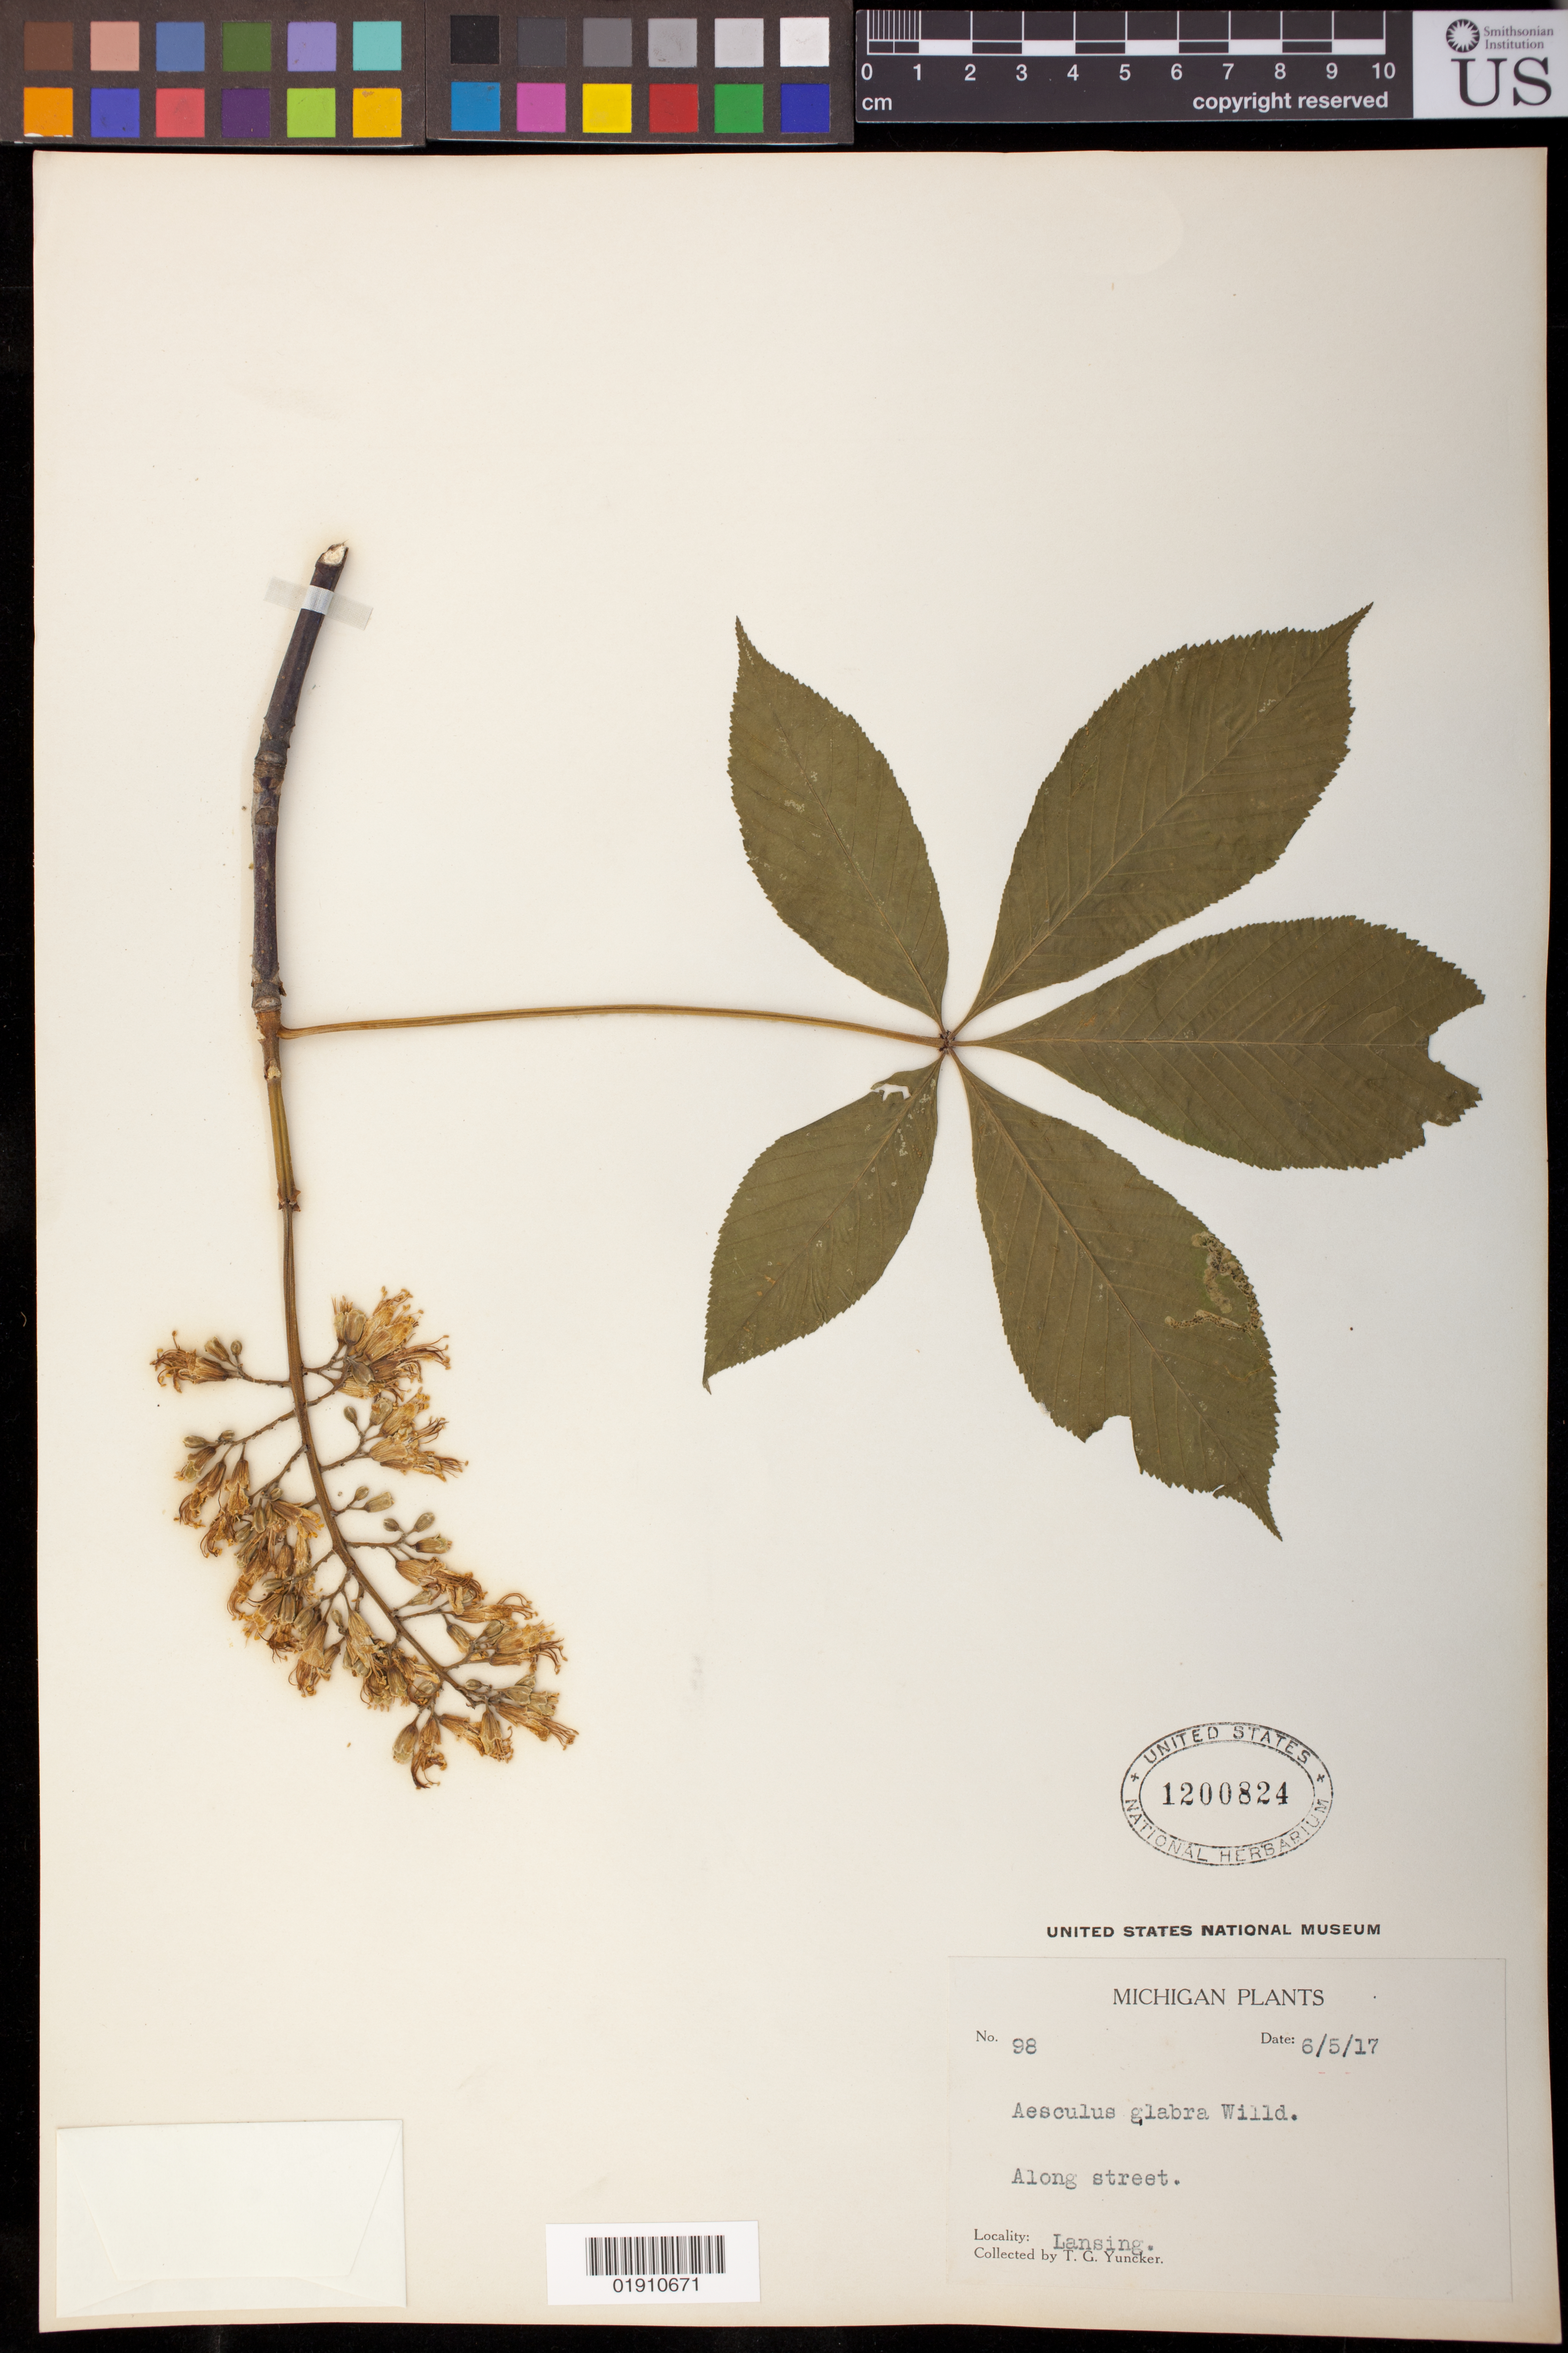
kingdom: Plantae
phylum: Tracheophyta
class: Magnoliopsida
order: Sapindales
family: Sapindaceae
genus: Aesculus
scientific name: Aesculus glabra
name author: Willd.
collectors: T. G. Yuncker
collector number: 98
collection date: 1917-06-05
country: United States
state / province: Michigan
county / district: Ingham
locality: Lansing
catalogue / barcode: US 1200824